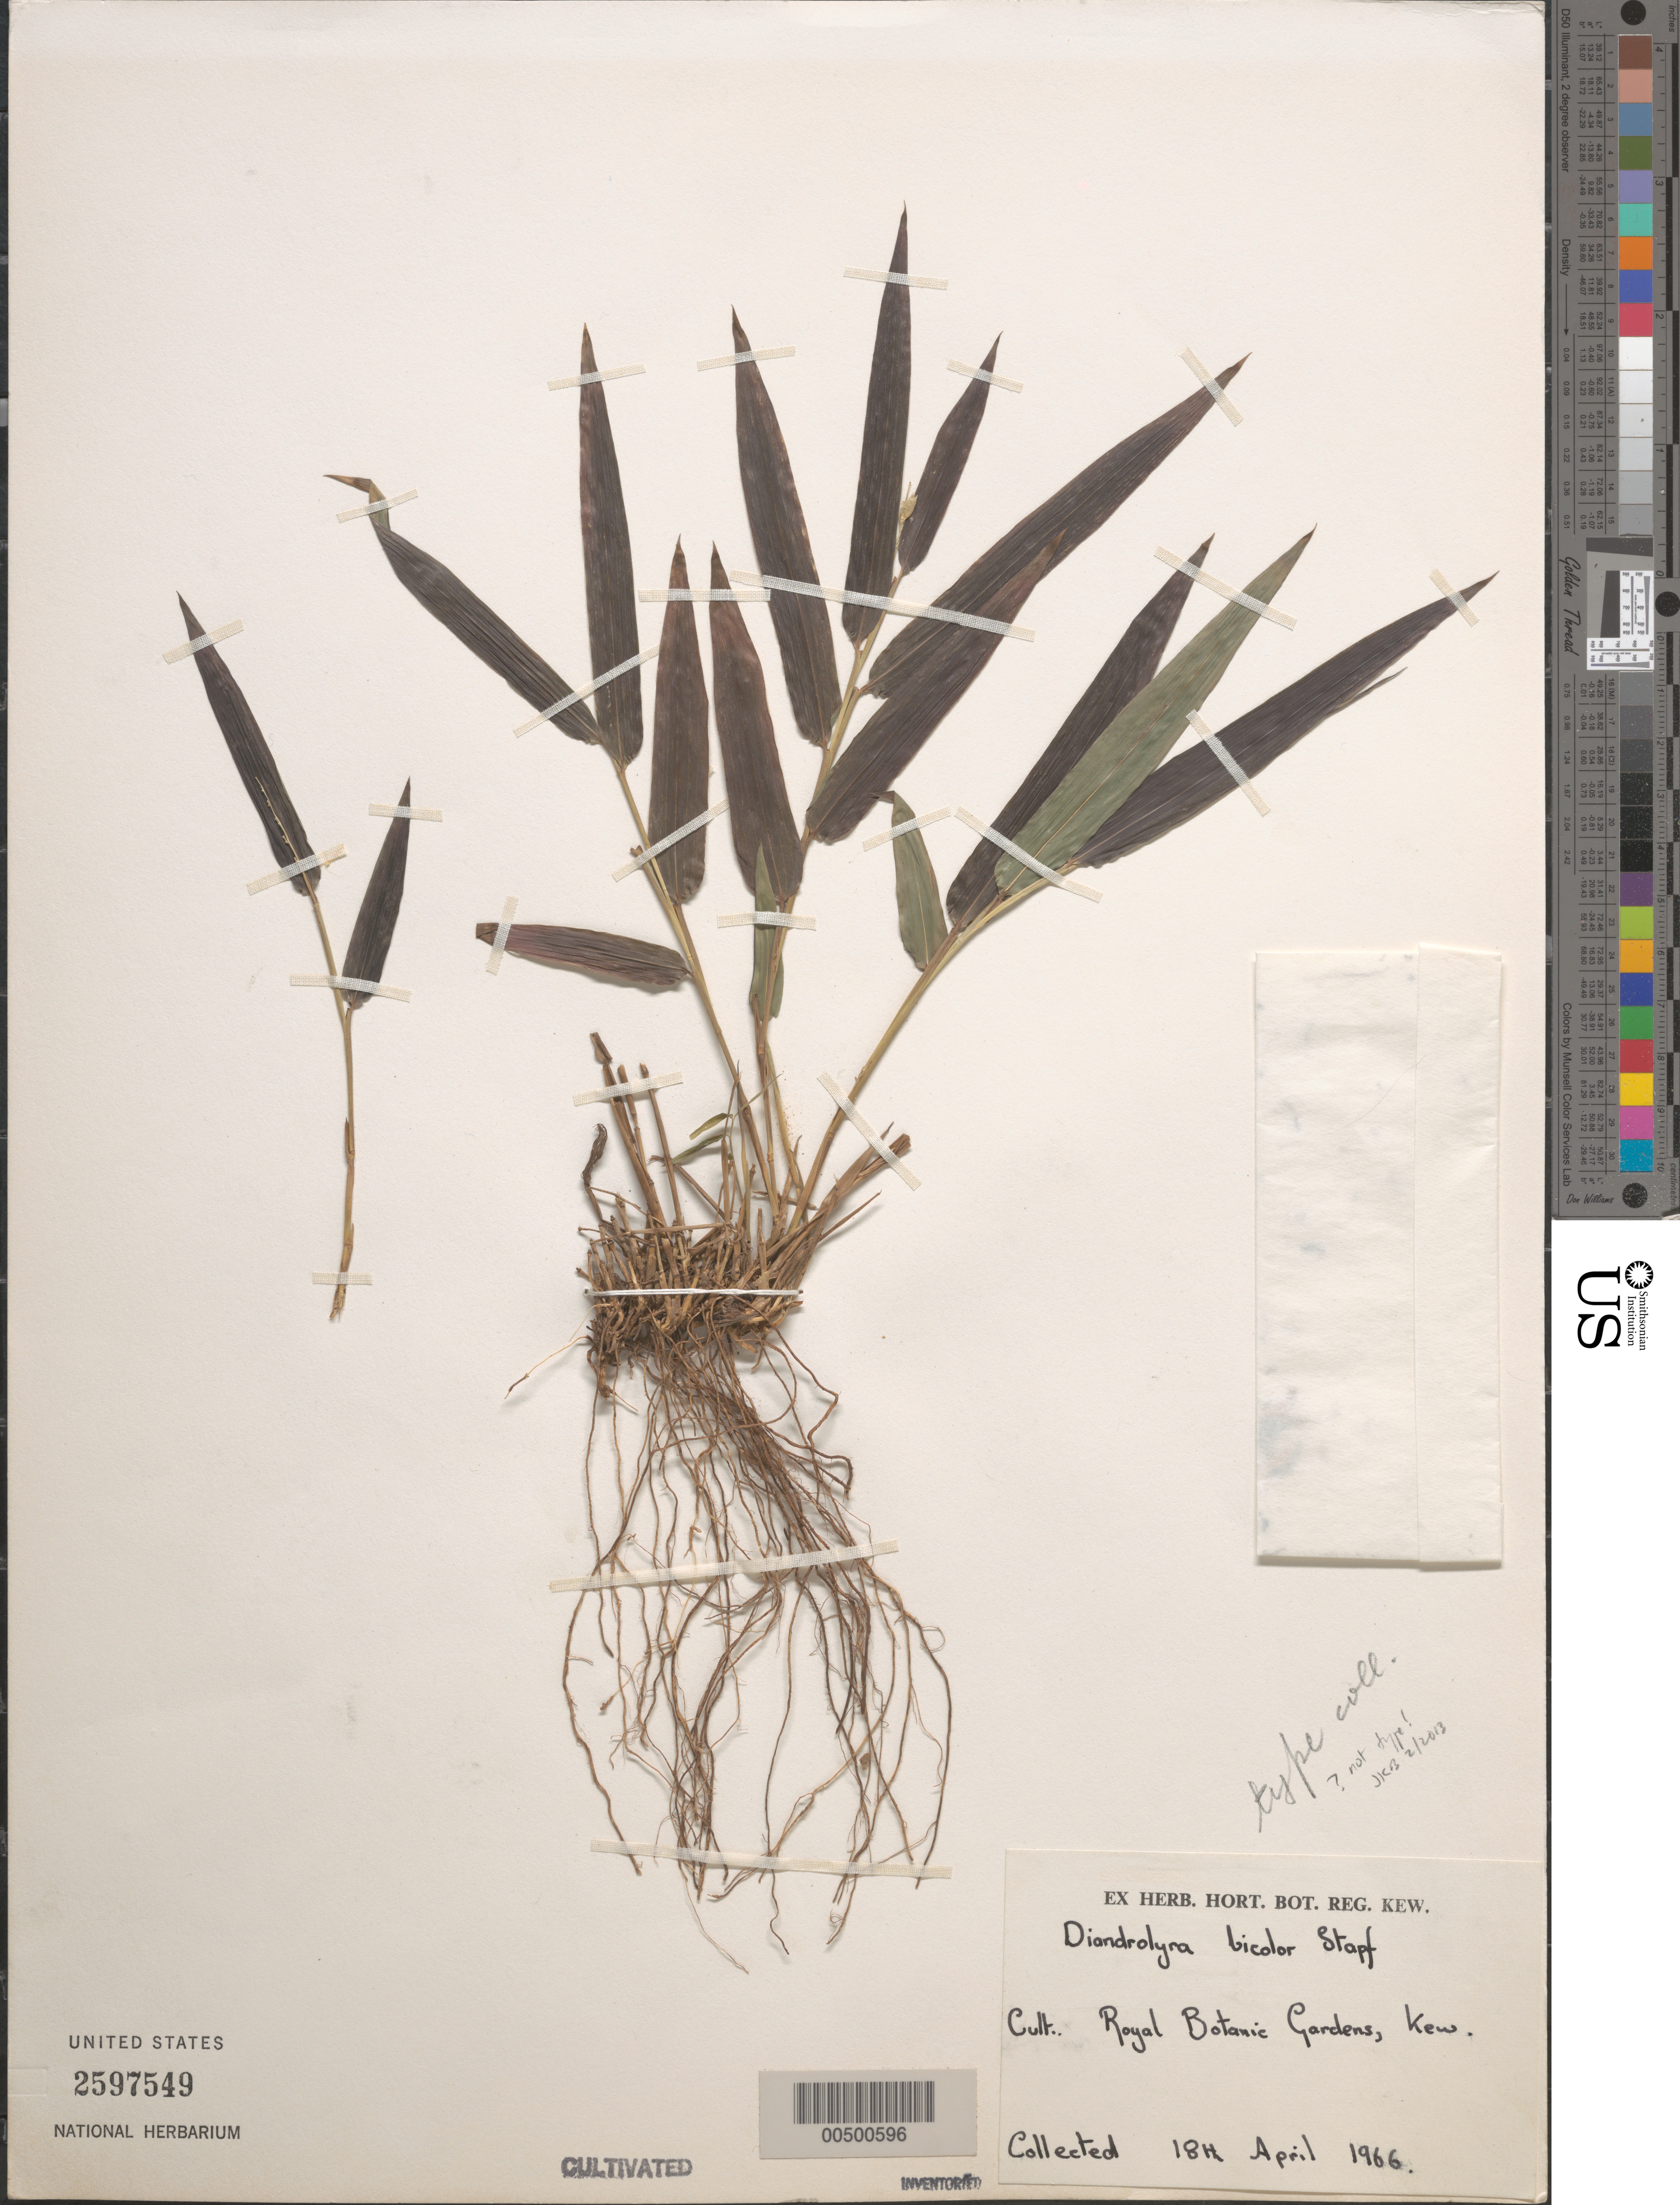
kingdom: Plantae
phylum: Tracheophyta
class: Liliopsida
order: Poales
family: Poaceae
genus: Diandrolyra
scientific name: Diandrolyra bicolor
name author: Stapf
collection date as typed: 18 Apr 1966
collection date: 1966-04-18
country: United Kingdom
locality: Royal botanical gardens-kew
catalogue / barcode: US 2597549